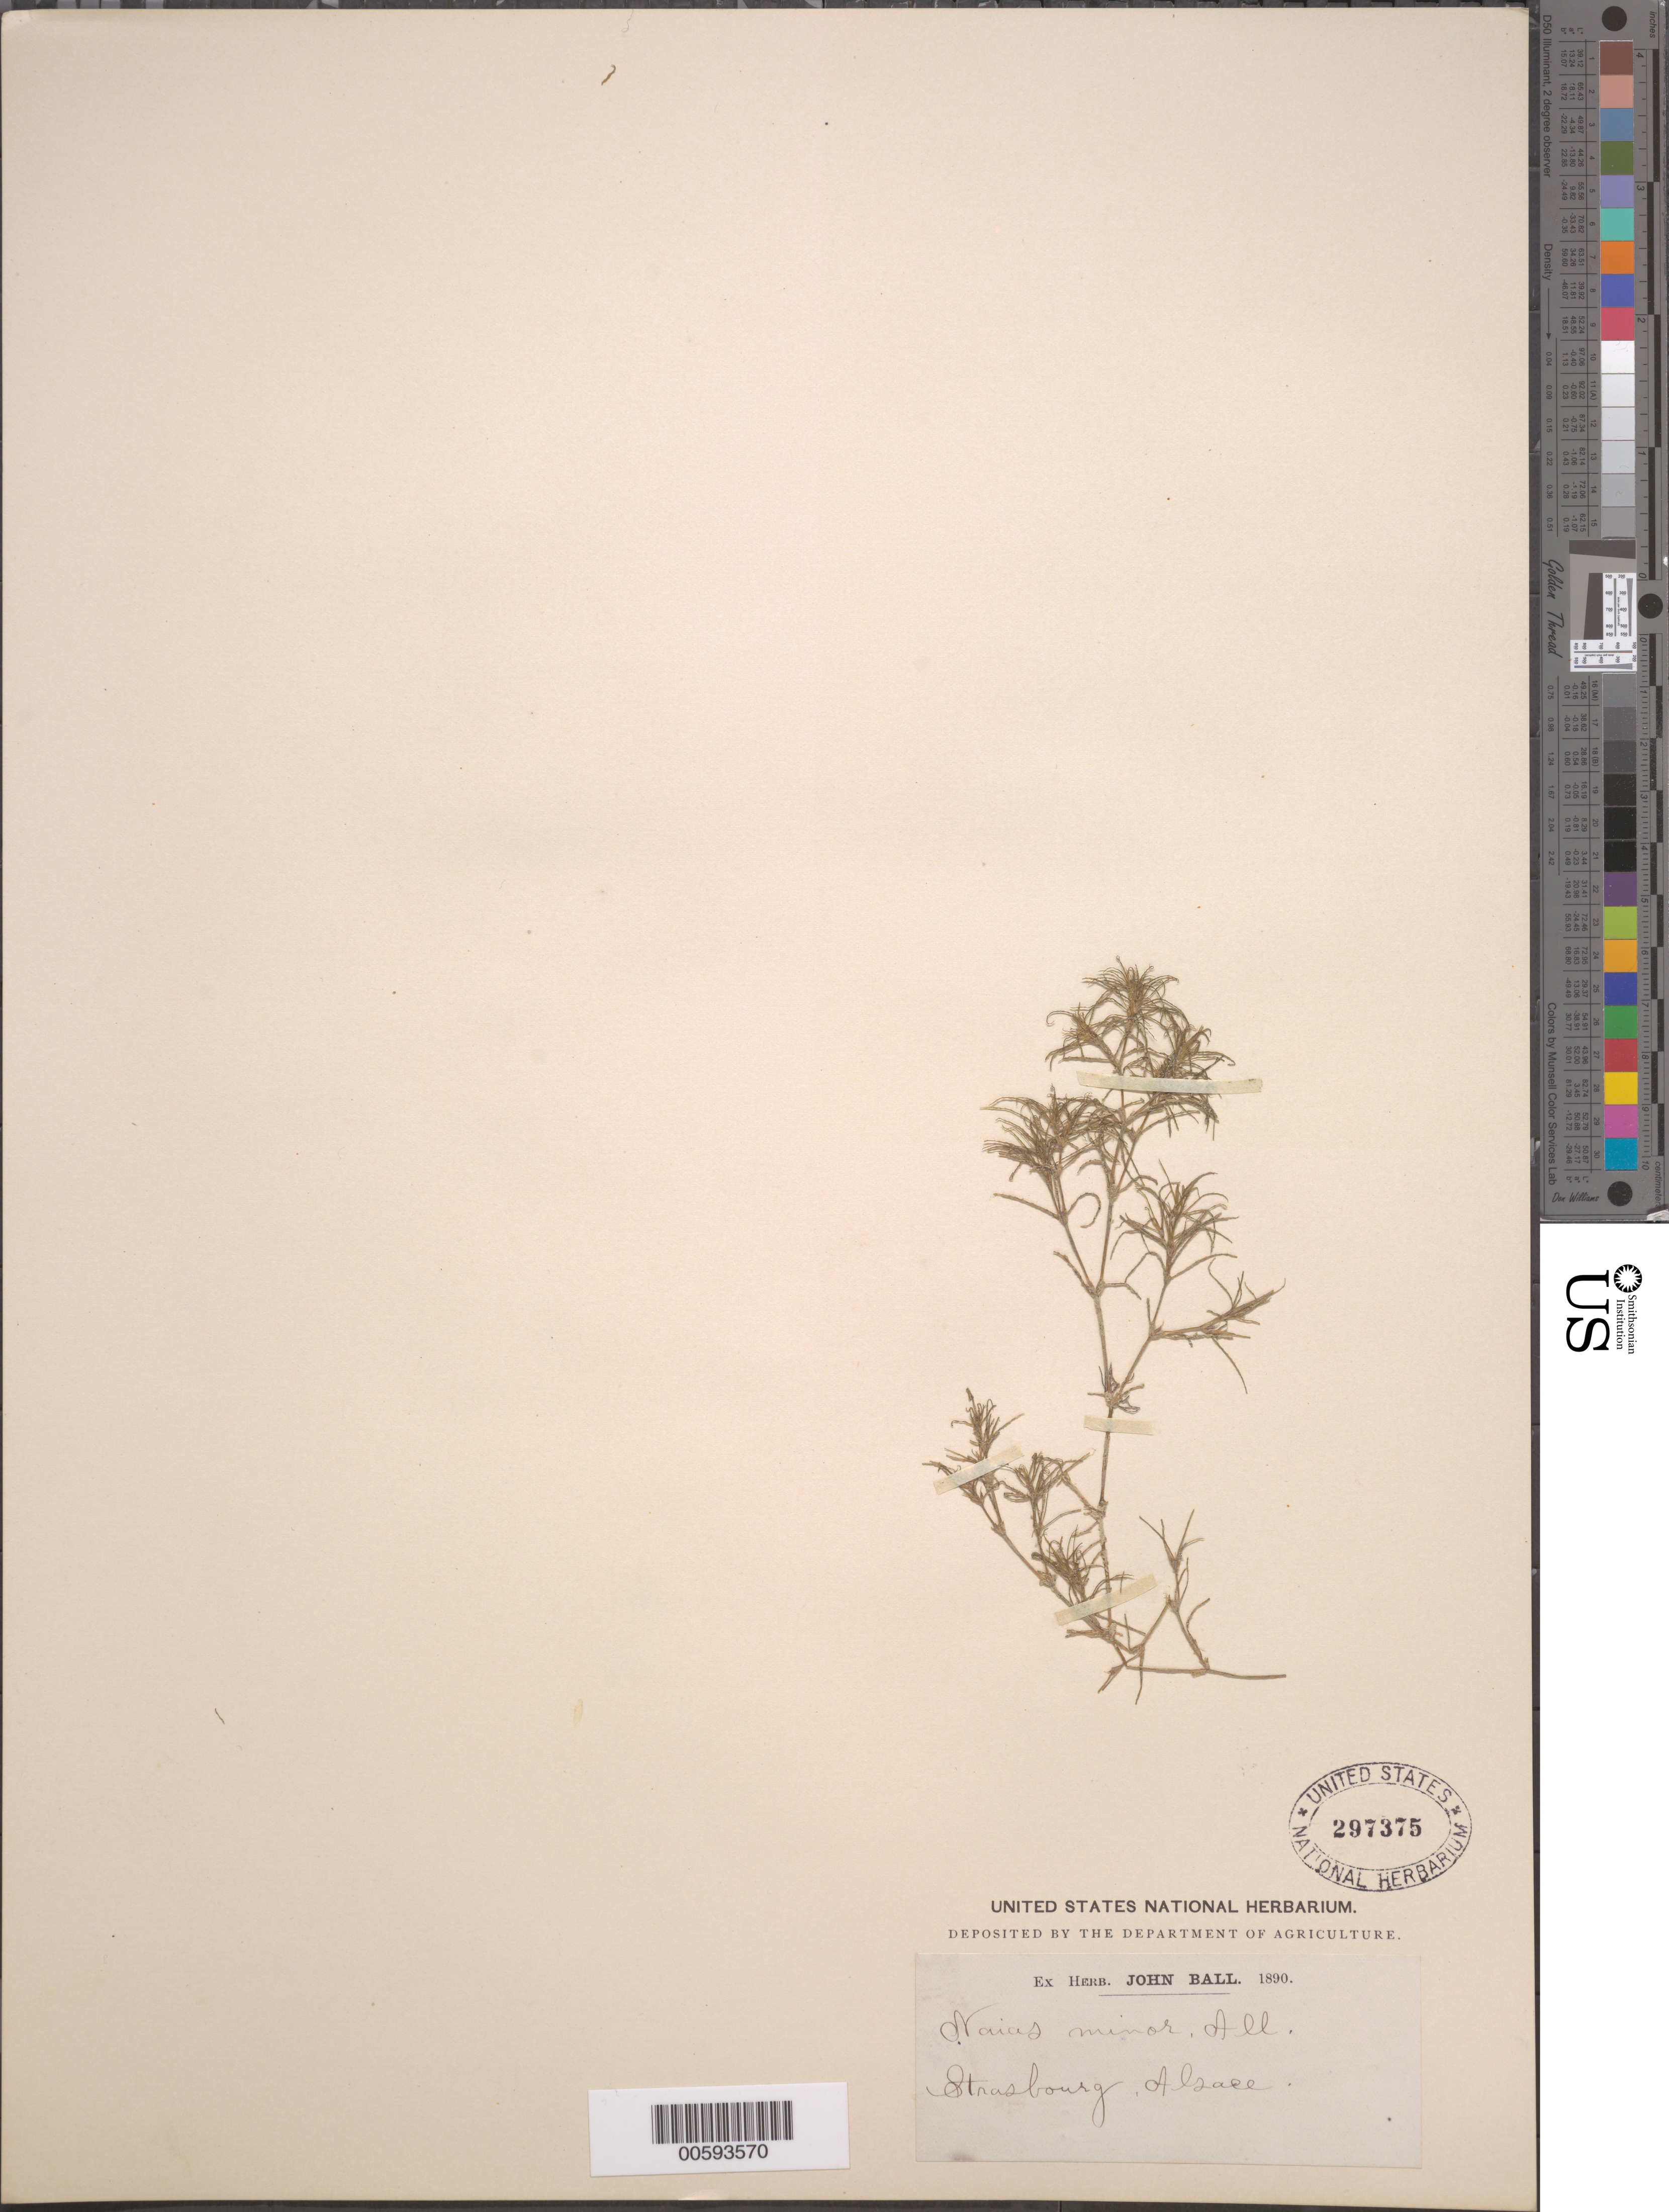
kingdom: Plantae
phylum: Tracheophyta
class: Liliopsida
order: Alismatales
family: Hydrocharitaceae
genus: Najas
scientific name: Najas minor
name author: All.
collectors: J. Ball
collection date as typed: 1890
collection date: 1890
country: France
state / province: Grand Est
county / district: Bas-Rhin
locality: Strasbourg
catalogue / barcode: US 297375